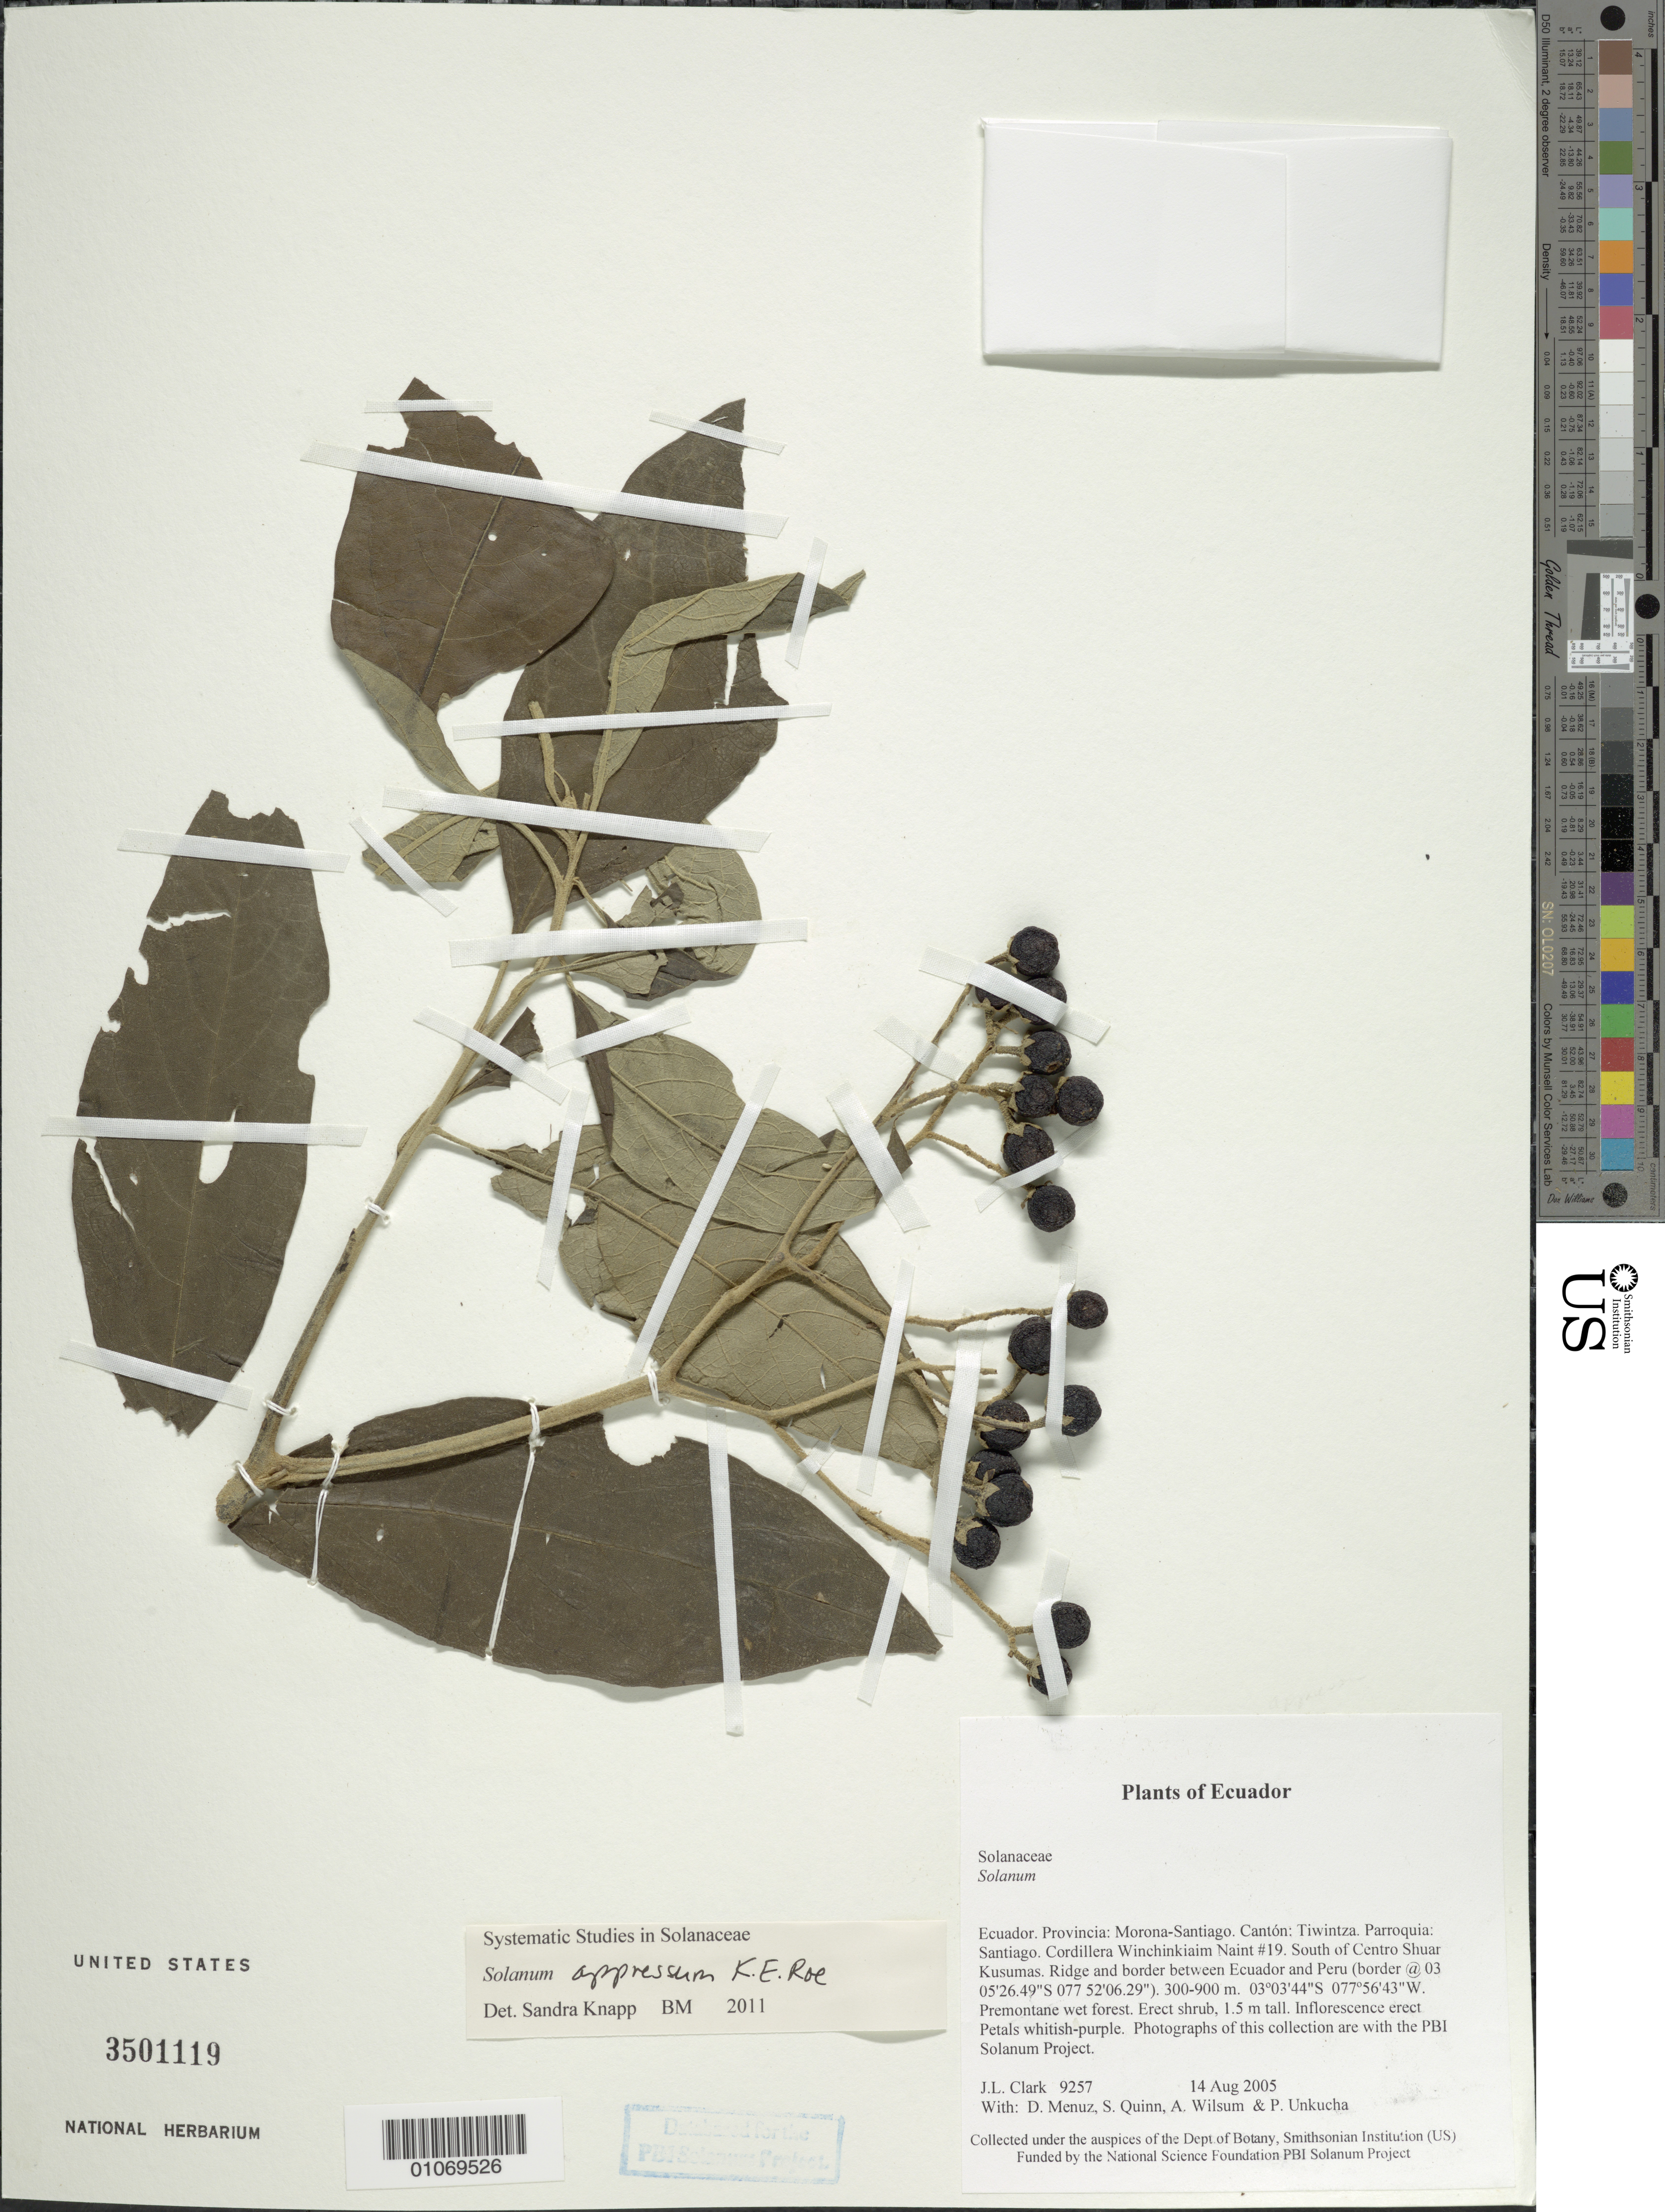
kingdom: Plantae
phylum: Tracheophyta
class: Magnoliopsida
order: Solanales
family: Solanaceae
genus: Solanum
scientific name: Solanum appressum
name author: K.E. Roe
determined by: Knapp, S. D.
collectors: J. L. Clark, D. Menuz, S. Quinn, A. Wilsum & P. Unkucha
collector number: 9257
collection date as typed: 14 Aug 2005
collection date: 2005-08-14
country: Ecuador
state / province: Morona-Santiago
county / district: Tiwintza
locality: Parroquia: Santiago. Cordillera Winchinkiaim Naint #19. South of Centro Shuar Kusumas. Ridge and border between Ecuador and Peru (border @ 03°05'26.49"S 077°52'06.29").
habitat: Premontane wet forest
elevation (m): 300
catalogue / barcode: US 3501119